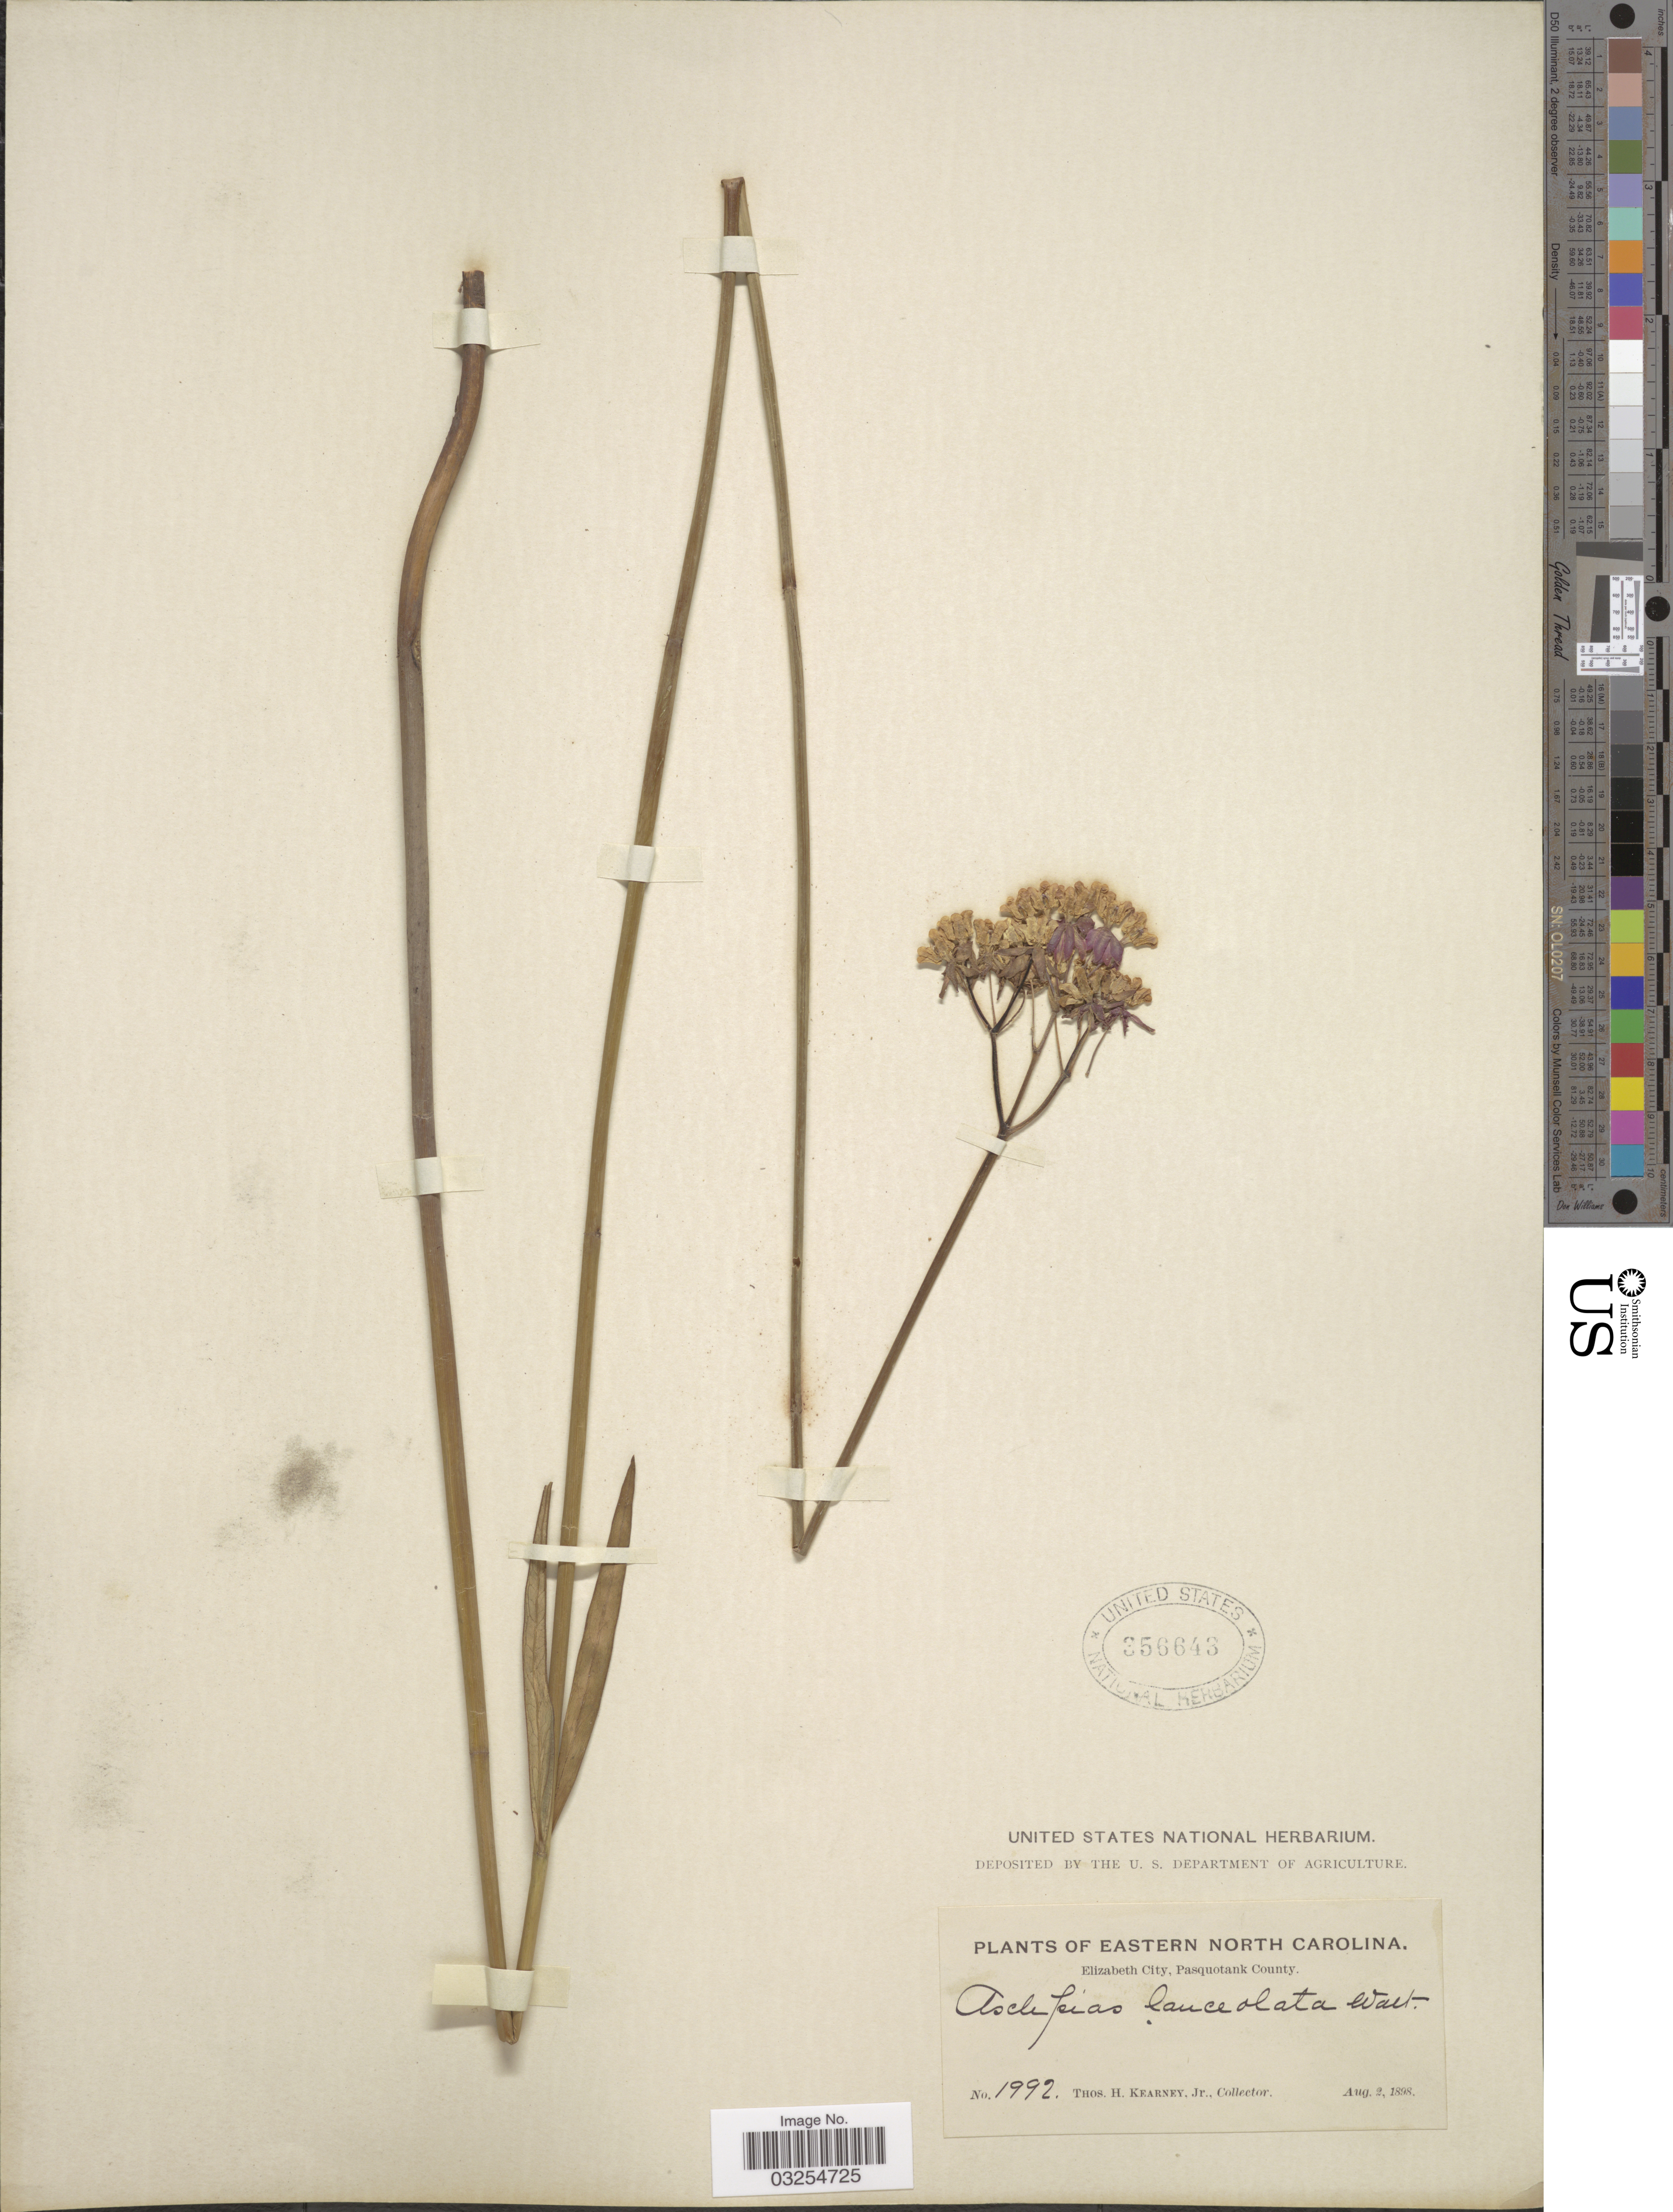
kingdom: Plantae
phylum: Tracheophyta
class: Magnoliopsida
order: Gentianales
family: Apocynaceae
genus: Asclepias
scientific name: Asclepias lanceolata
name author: Walter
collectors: T. H. Kearney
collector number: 1992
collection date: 1898-08-02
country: United States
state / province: North Carolina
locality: Eastern North Carolina. Elizabeth City, Pasquotank County.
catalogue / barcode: US 356643